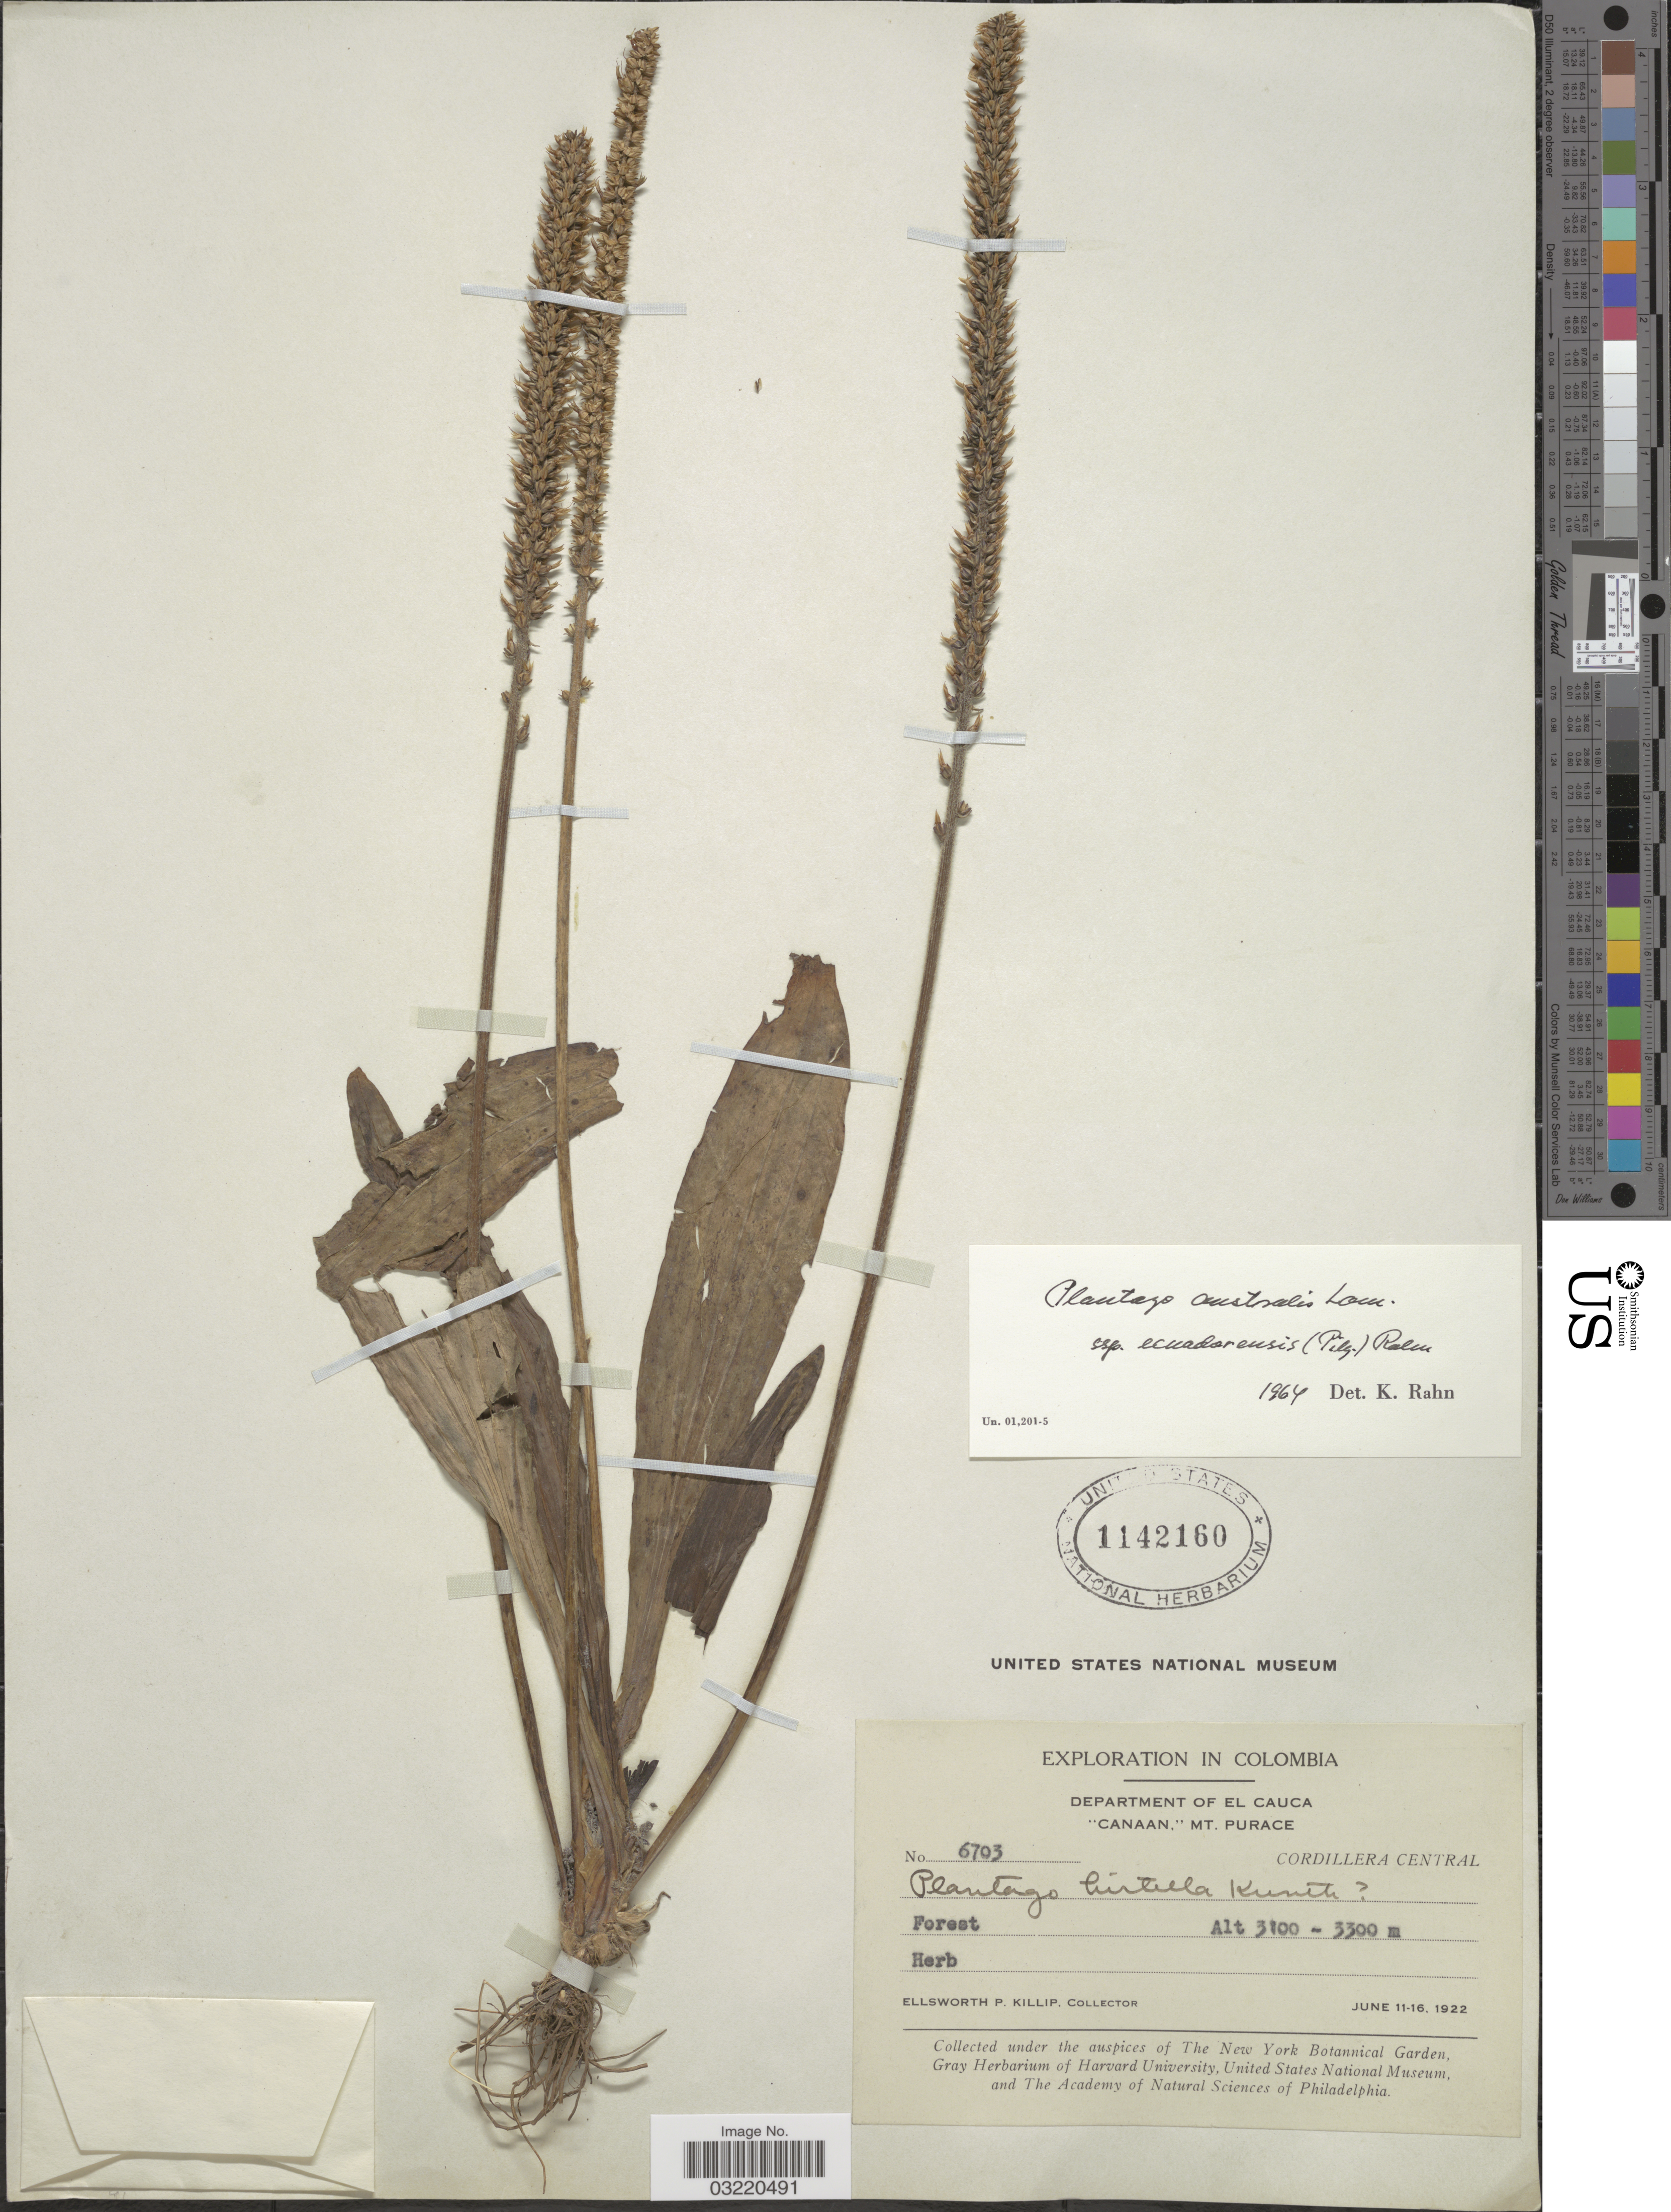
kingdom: Plantae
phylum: Tracheophyta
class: Magnoliopsida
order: Lamiales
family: Plantaginaceae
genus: Plantago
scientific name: Plantago australis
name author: Lam.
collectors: E. P. Killip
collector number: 6703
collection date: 1922-06-11/1922-06-16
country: Colombia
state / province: Cauca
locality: Department of El Cauca. "Canaan." Mt. Purace. Cordillera Central.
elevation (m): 3100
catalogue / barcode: US 1142160